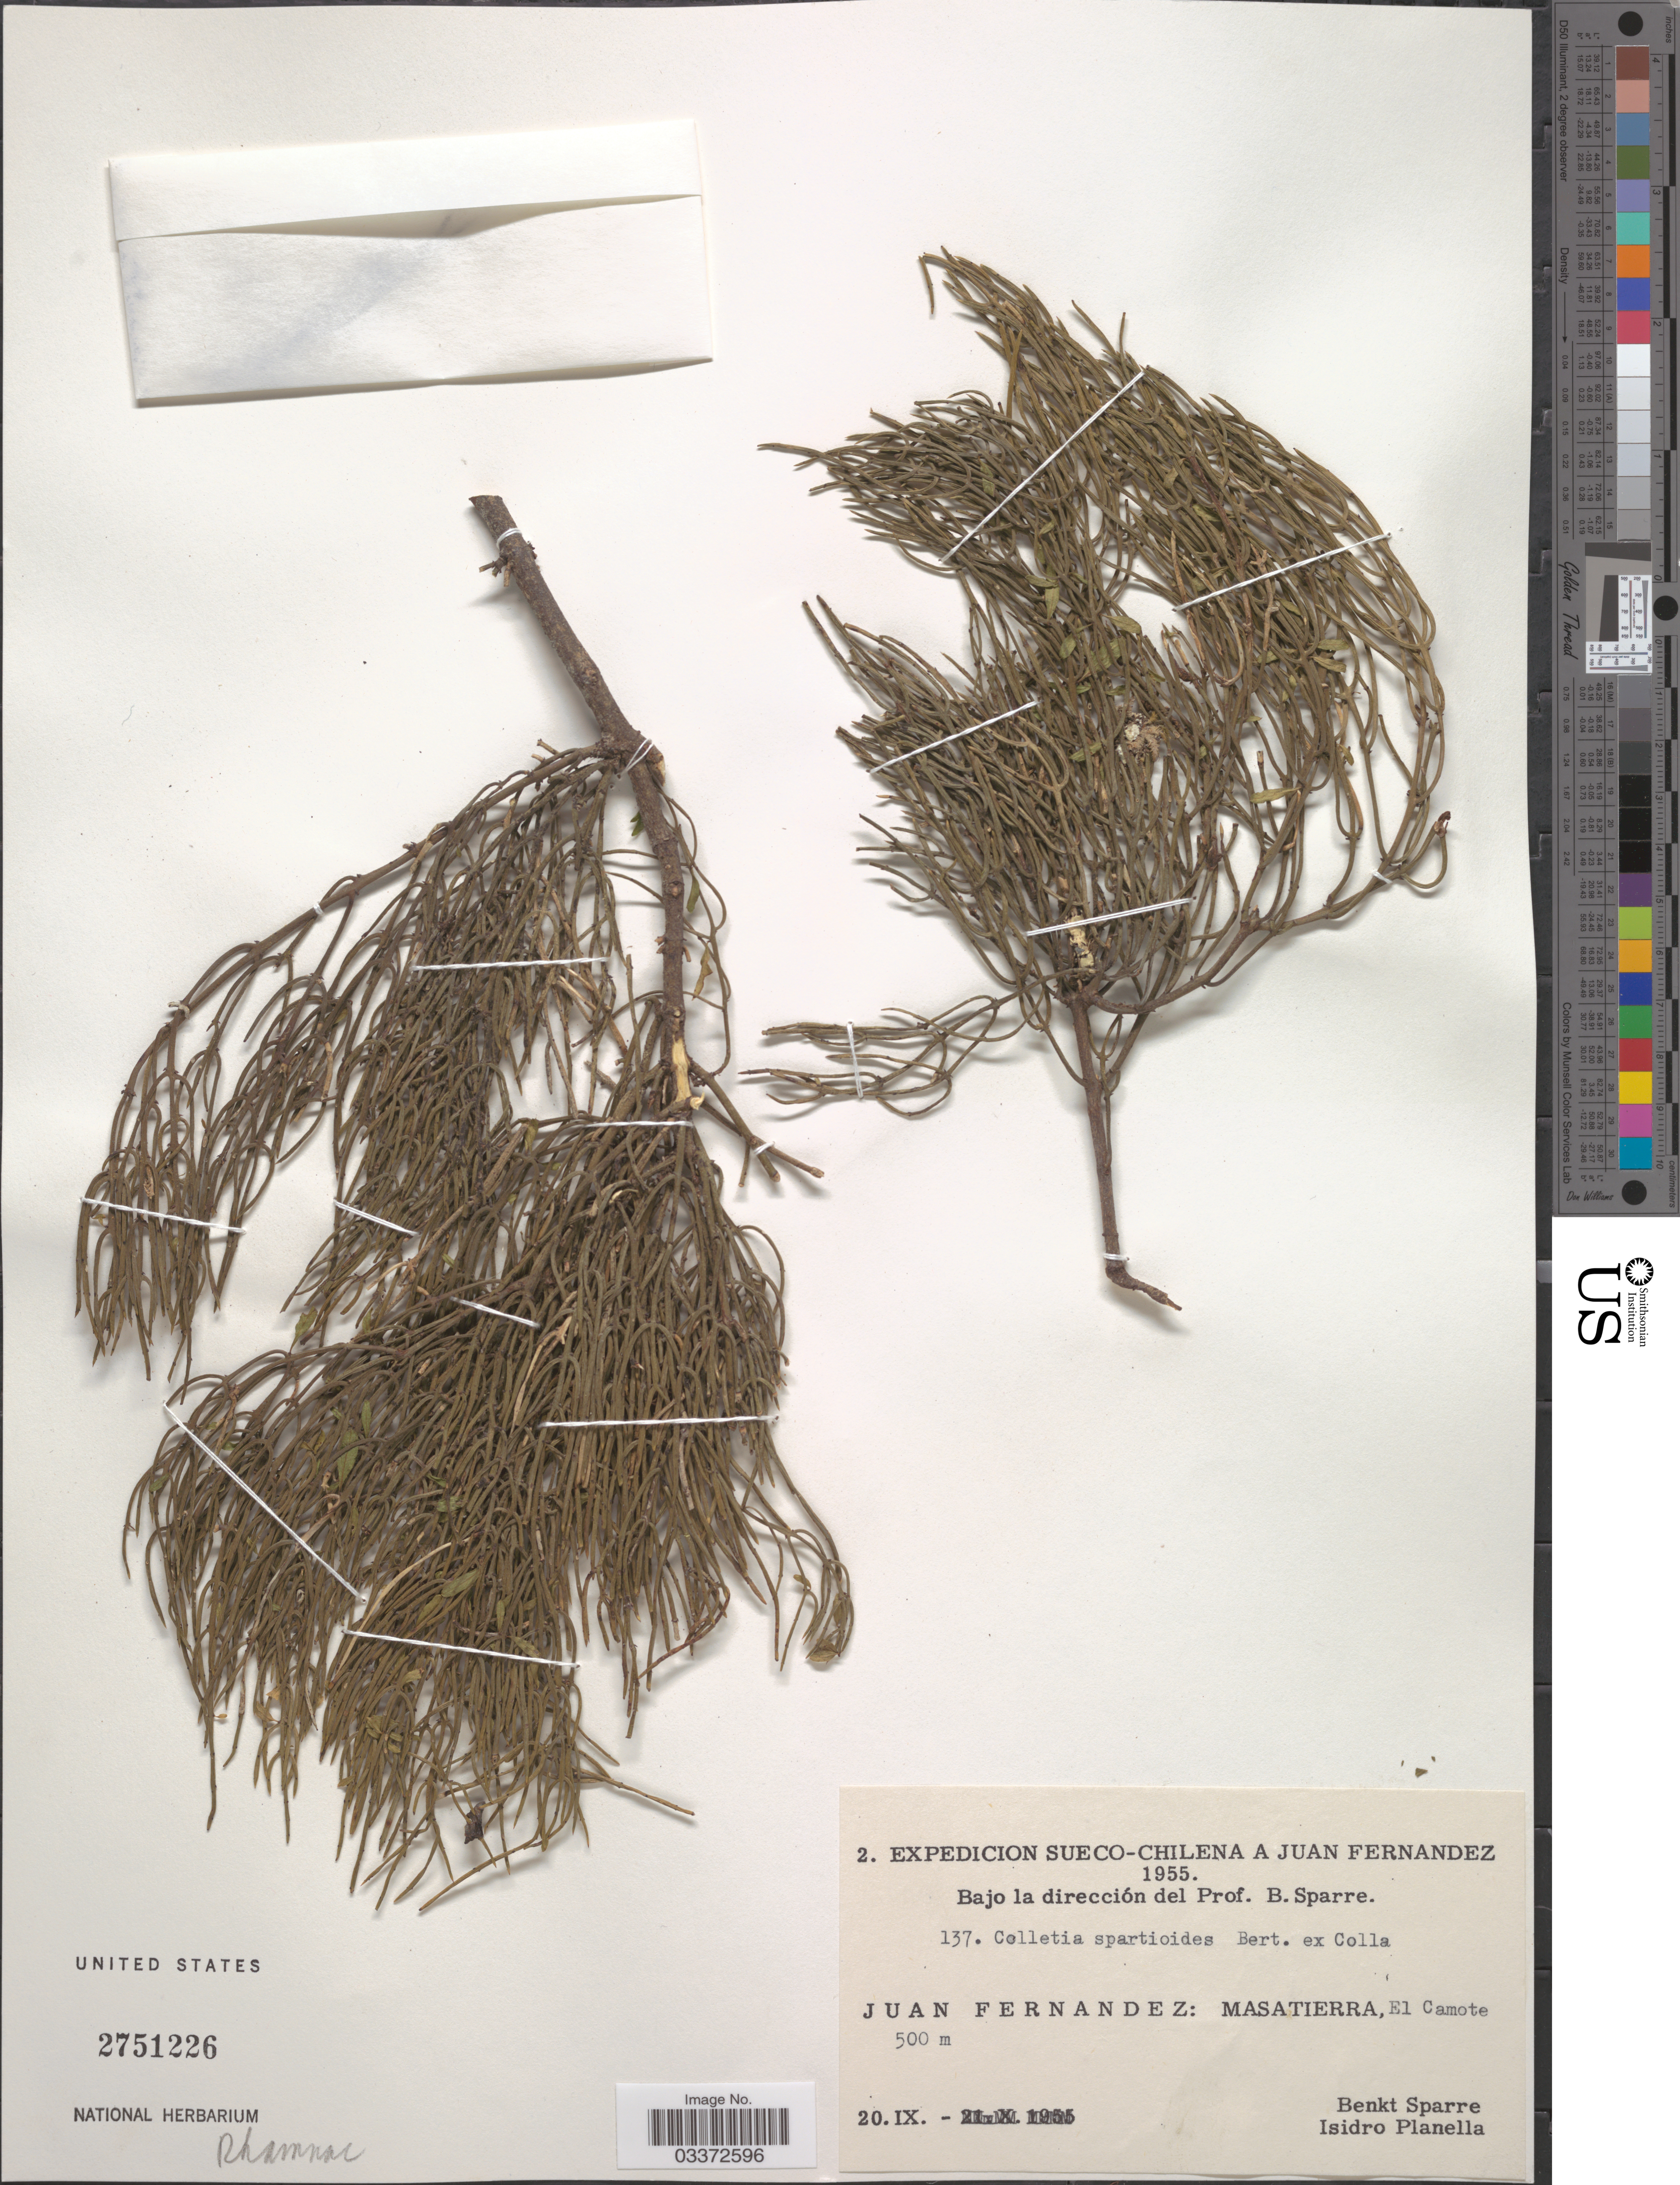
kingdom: Plantae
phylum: Tracheophyta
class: Magnoliopsida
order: Rosales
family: Rhamnaceae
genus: Colletia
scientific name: Colletia spartioides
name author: Bertero ex Colla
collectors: B. Sparre & I. Planella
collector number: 137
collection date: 1955-09-20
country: Chile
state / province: Valparaíso (V)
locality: Sueco-Chilena a Juan Fernandez. Juan Fernandez: Masatierra, El Camote.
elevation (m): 500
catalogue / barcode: US 2751226